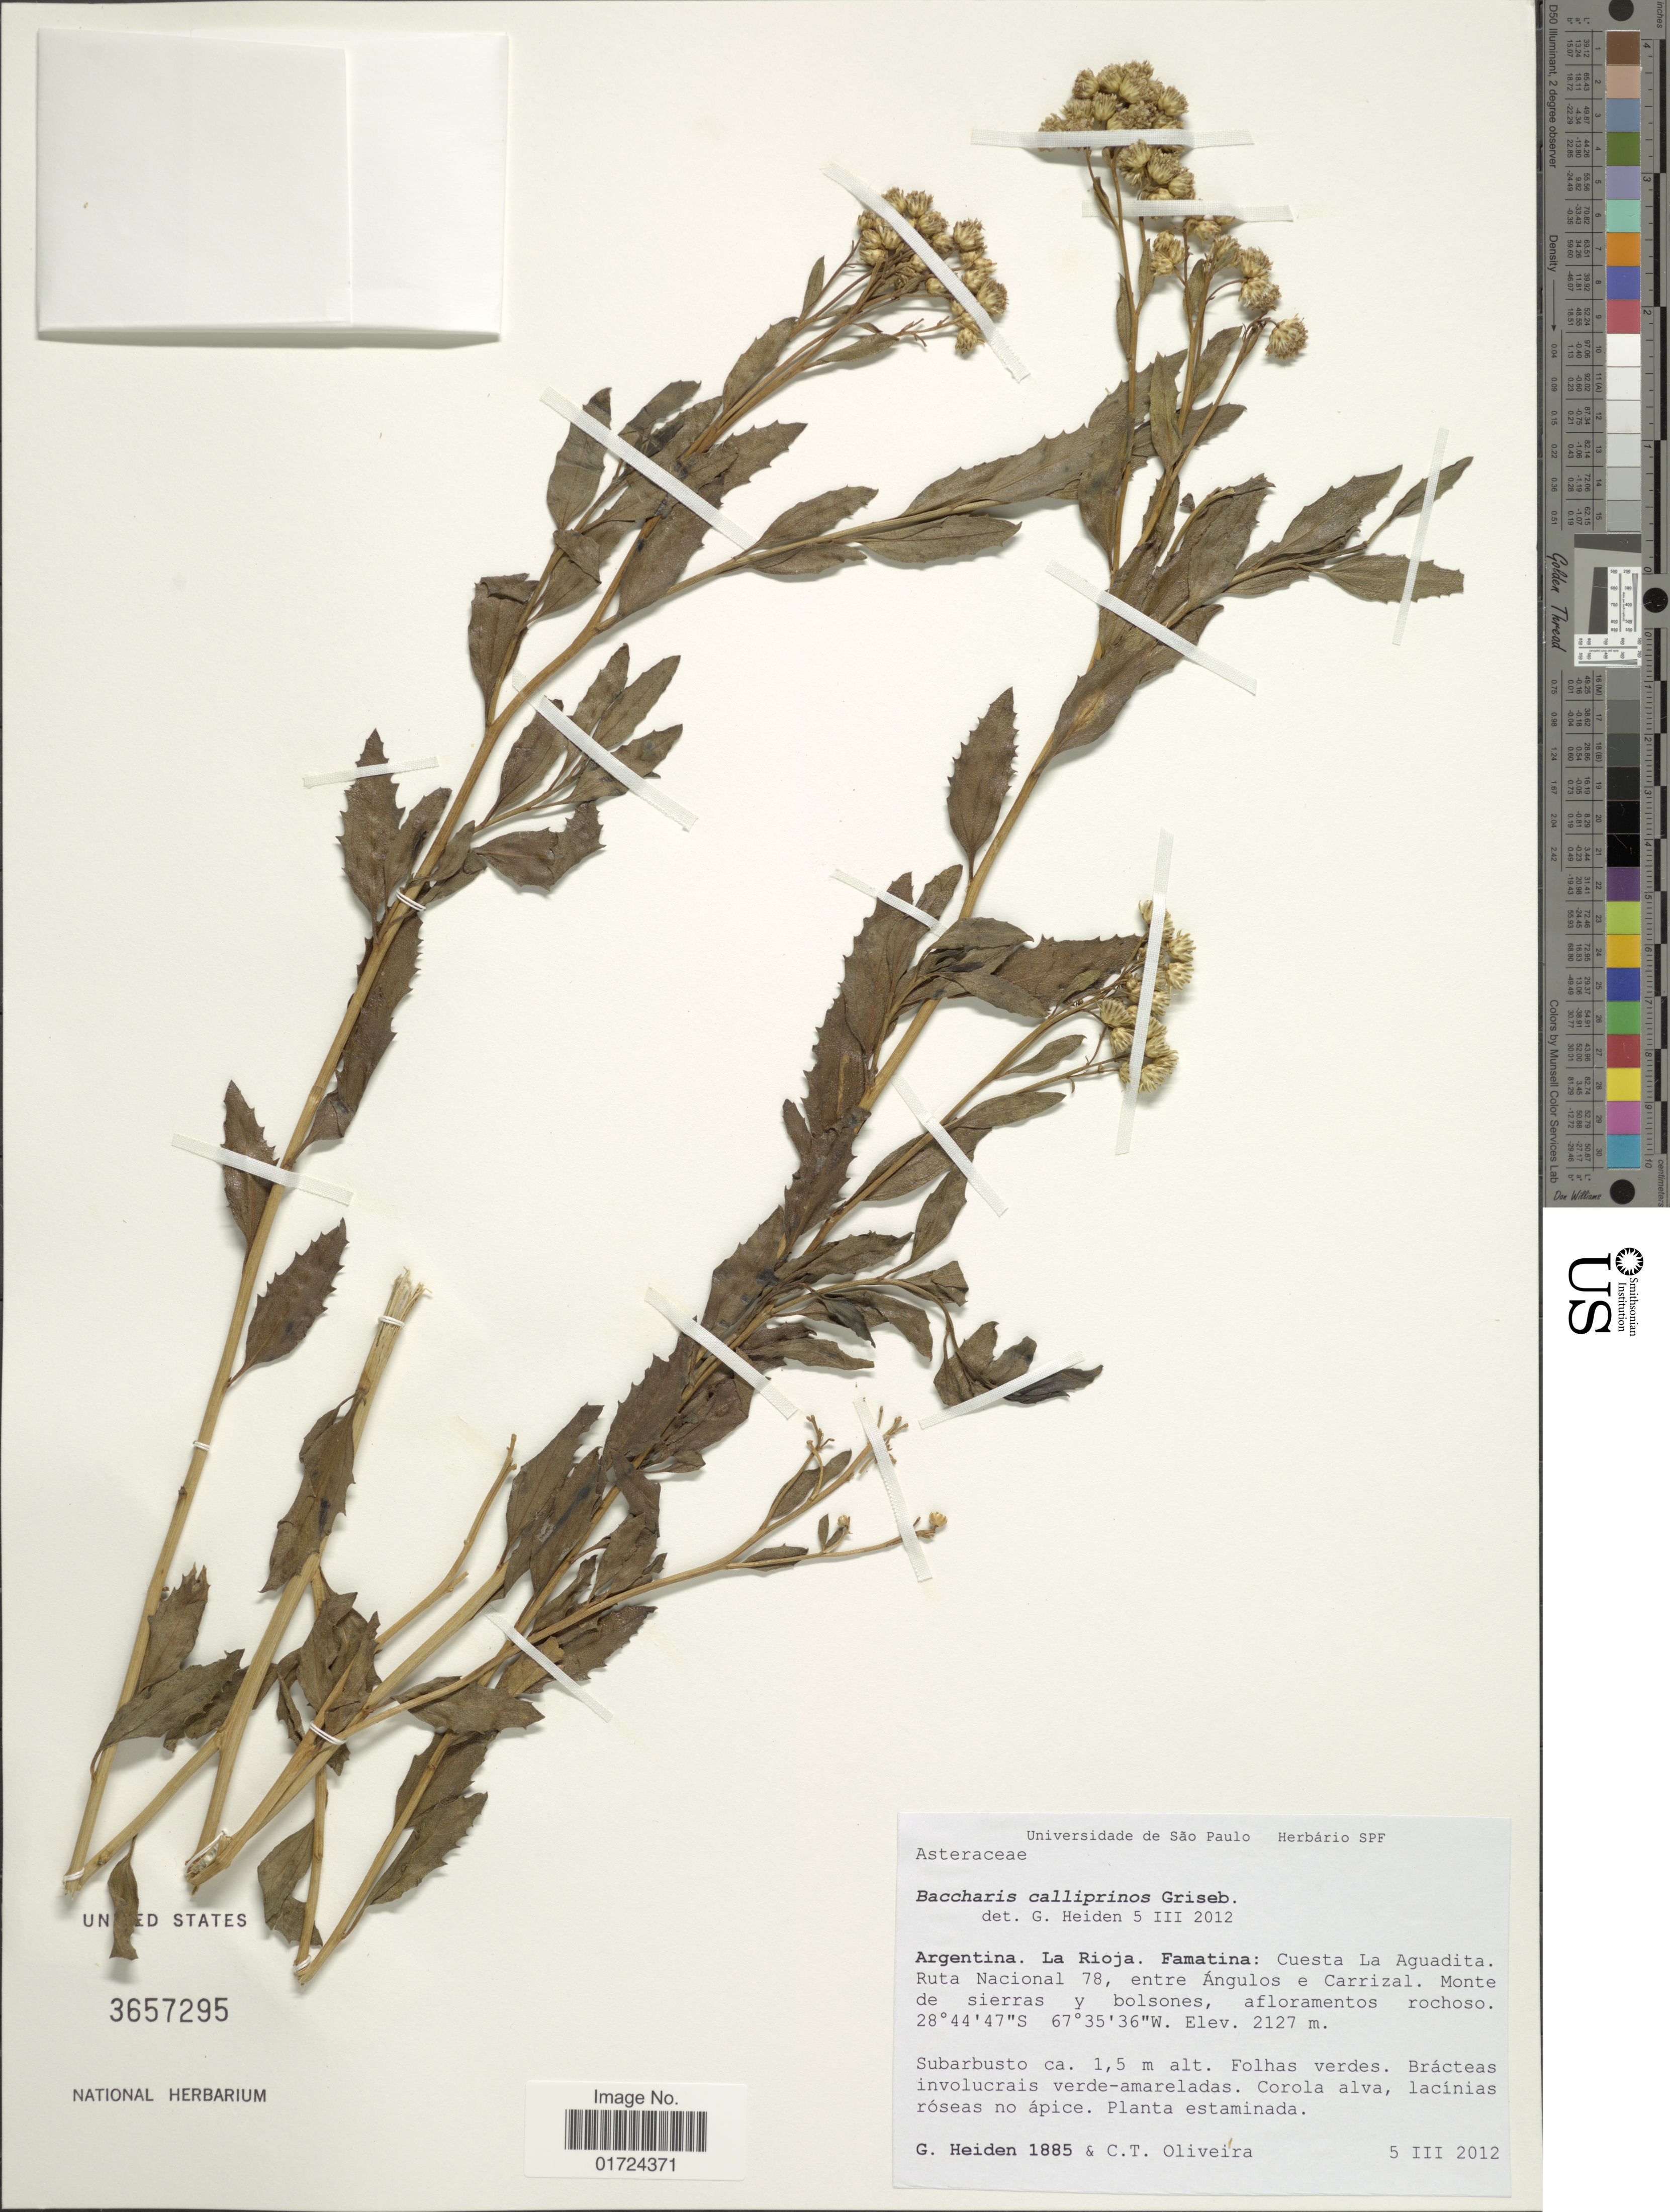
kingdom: Plantae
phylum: Tracheophyta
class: Magnoliopsida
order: Asterales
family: Asteraceae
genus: Baccharis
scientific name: Baccharis calliprinos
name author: Griseb.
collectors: G. Heiden & C. T. Oliveira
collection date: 2012-03-05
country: Argentina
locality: Argentina. La Roja. Famatina: Cuesta La Aguadita. Ruta Nacial 78, entre Angulos e Carrizal.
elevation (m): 2127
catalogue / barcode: US 3657295